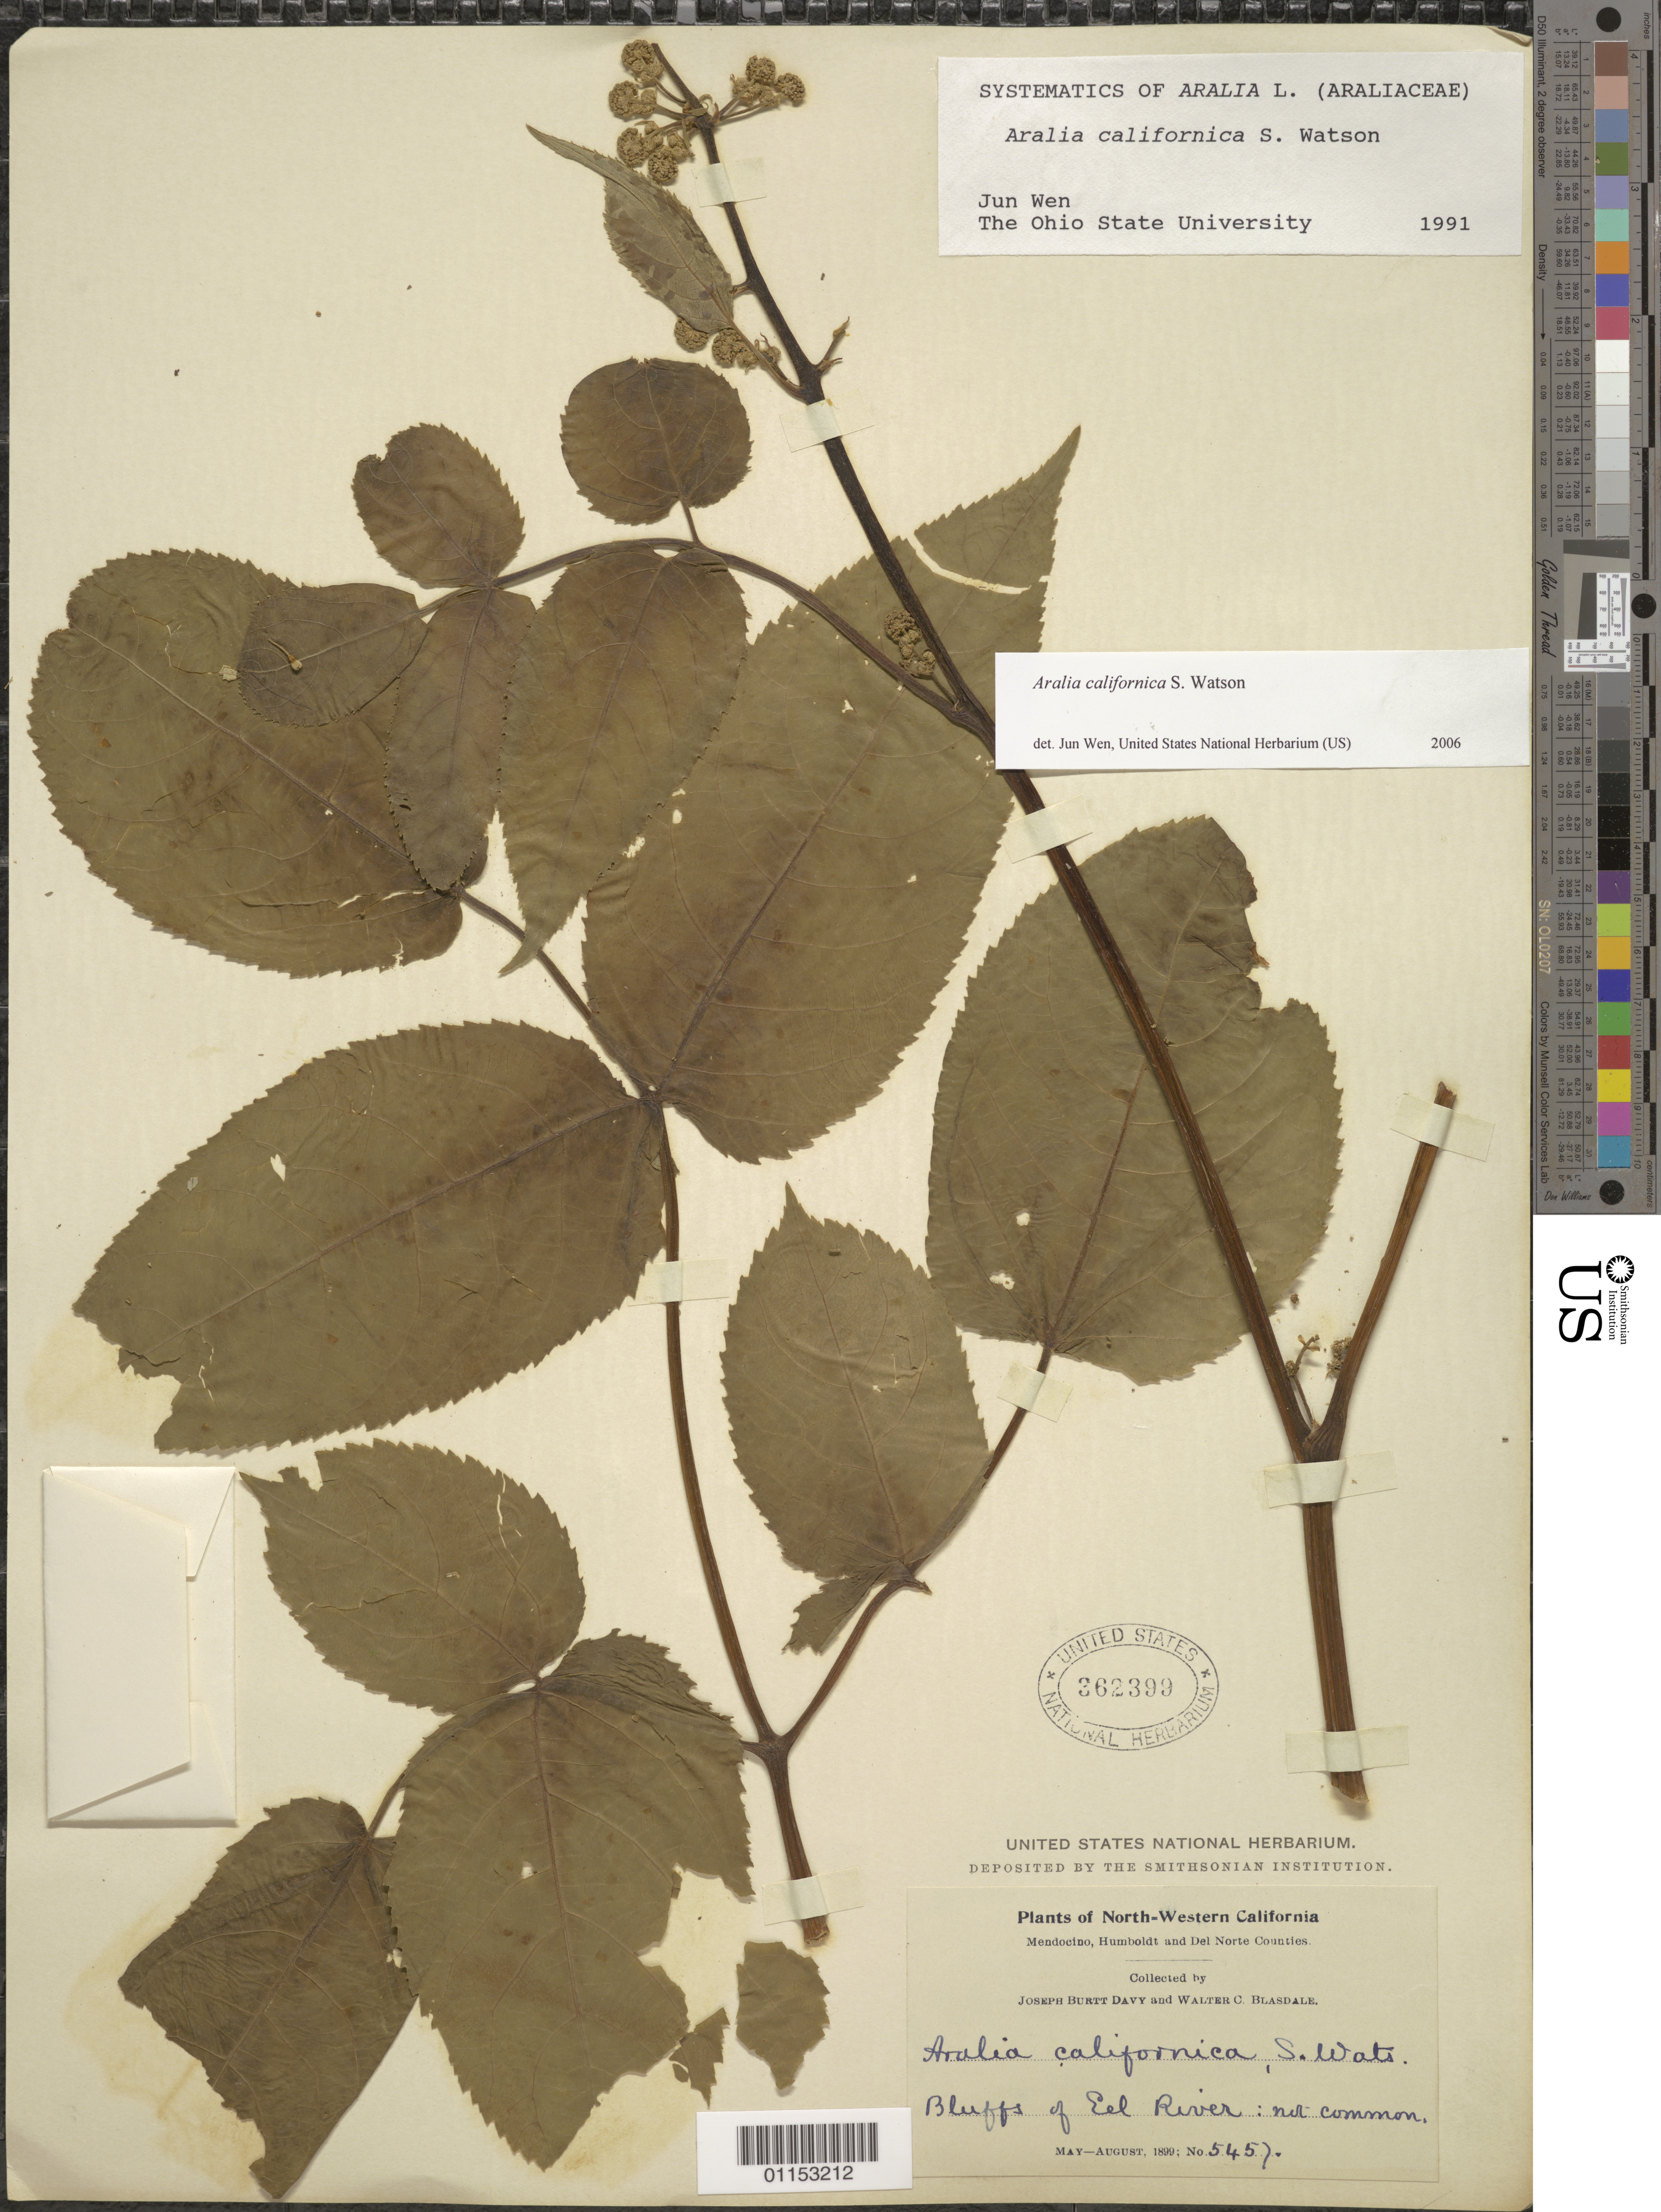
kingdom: Plantae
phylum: Tracheophyta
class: Magnoliopsida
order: Apiales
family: Araliaceae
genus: Aralia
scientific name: Aralia californica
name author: S. Watson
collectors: J. Burtt Davy & W. Blasdale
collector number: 5457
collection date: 1899-05/1899-08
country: United States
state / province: California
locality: Bluffs of Eel River.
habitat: Common.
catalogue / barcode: US 362399